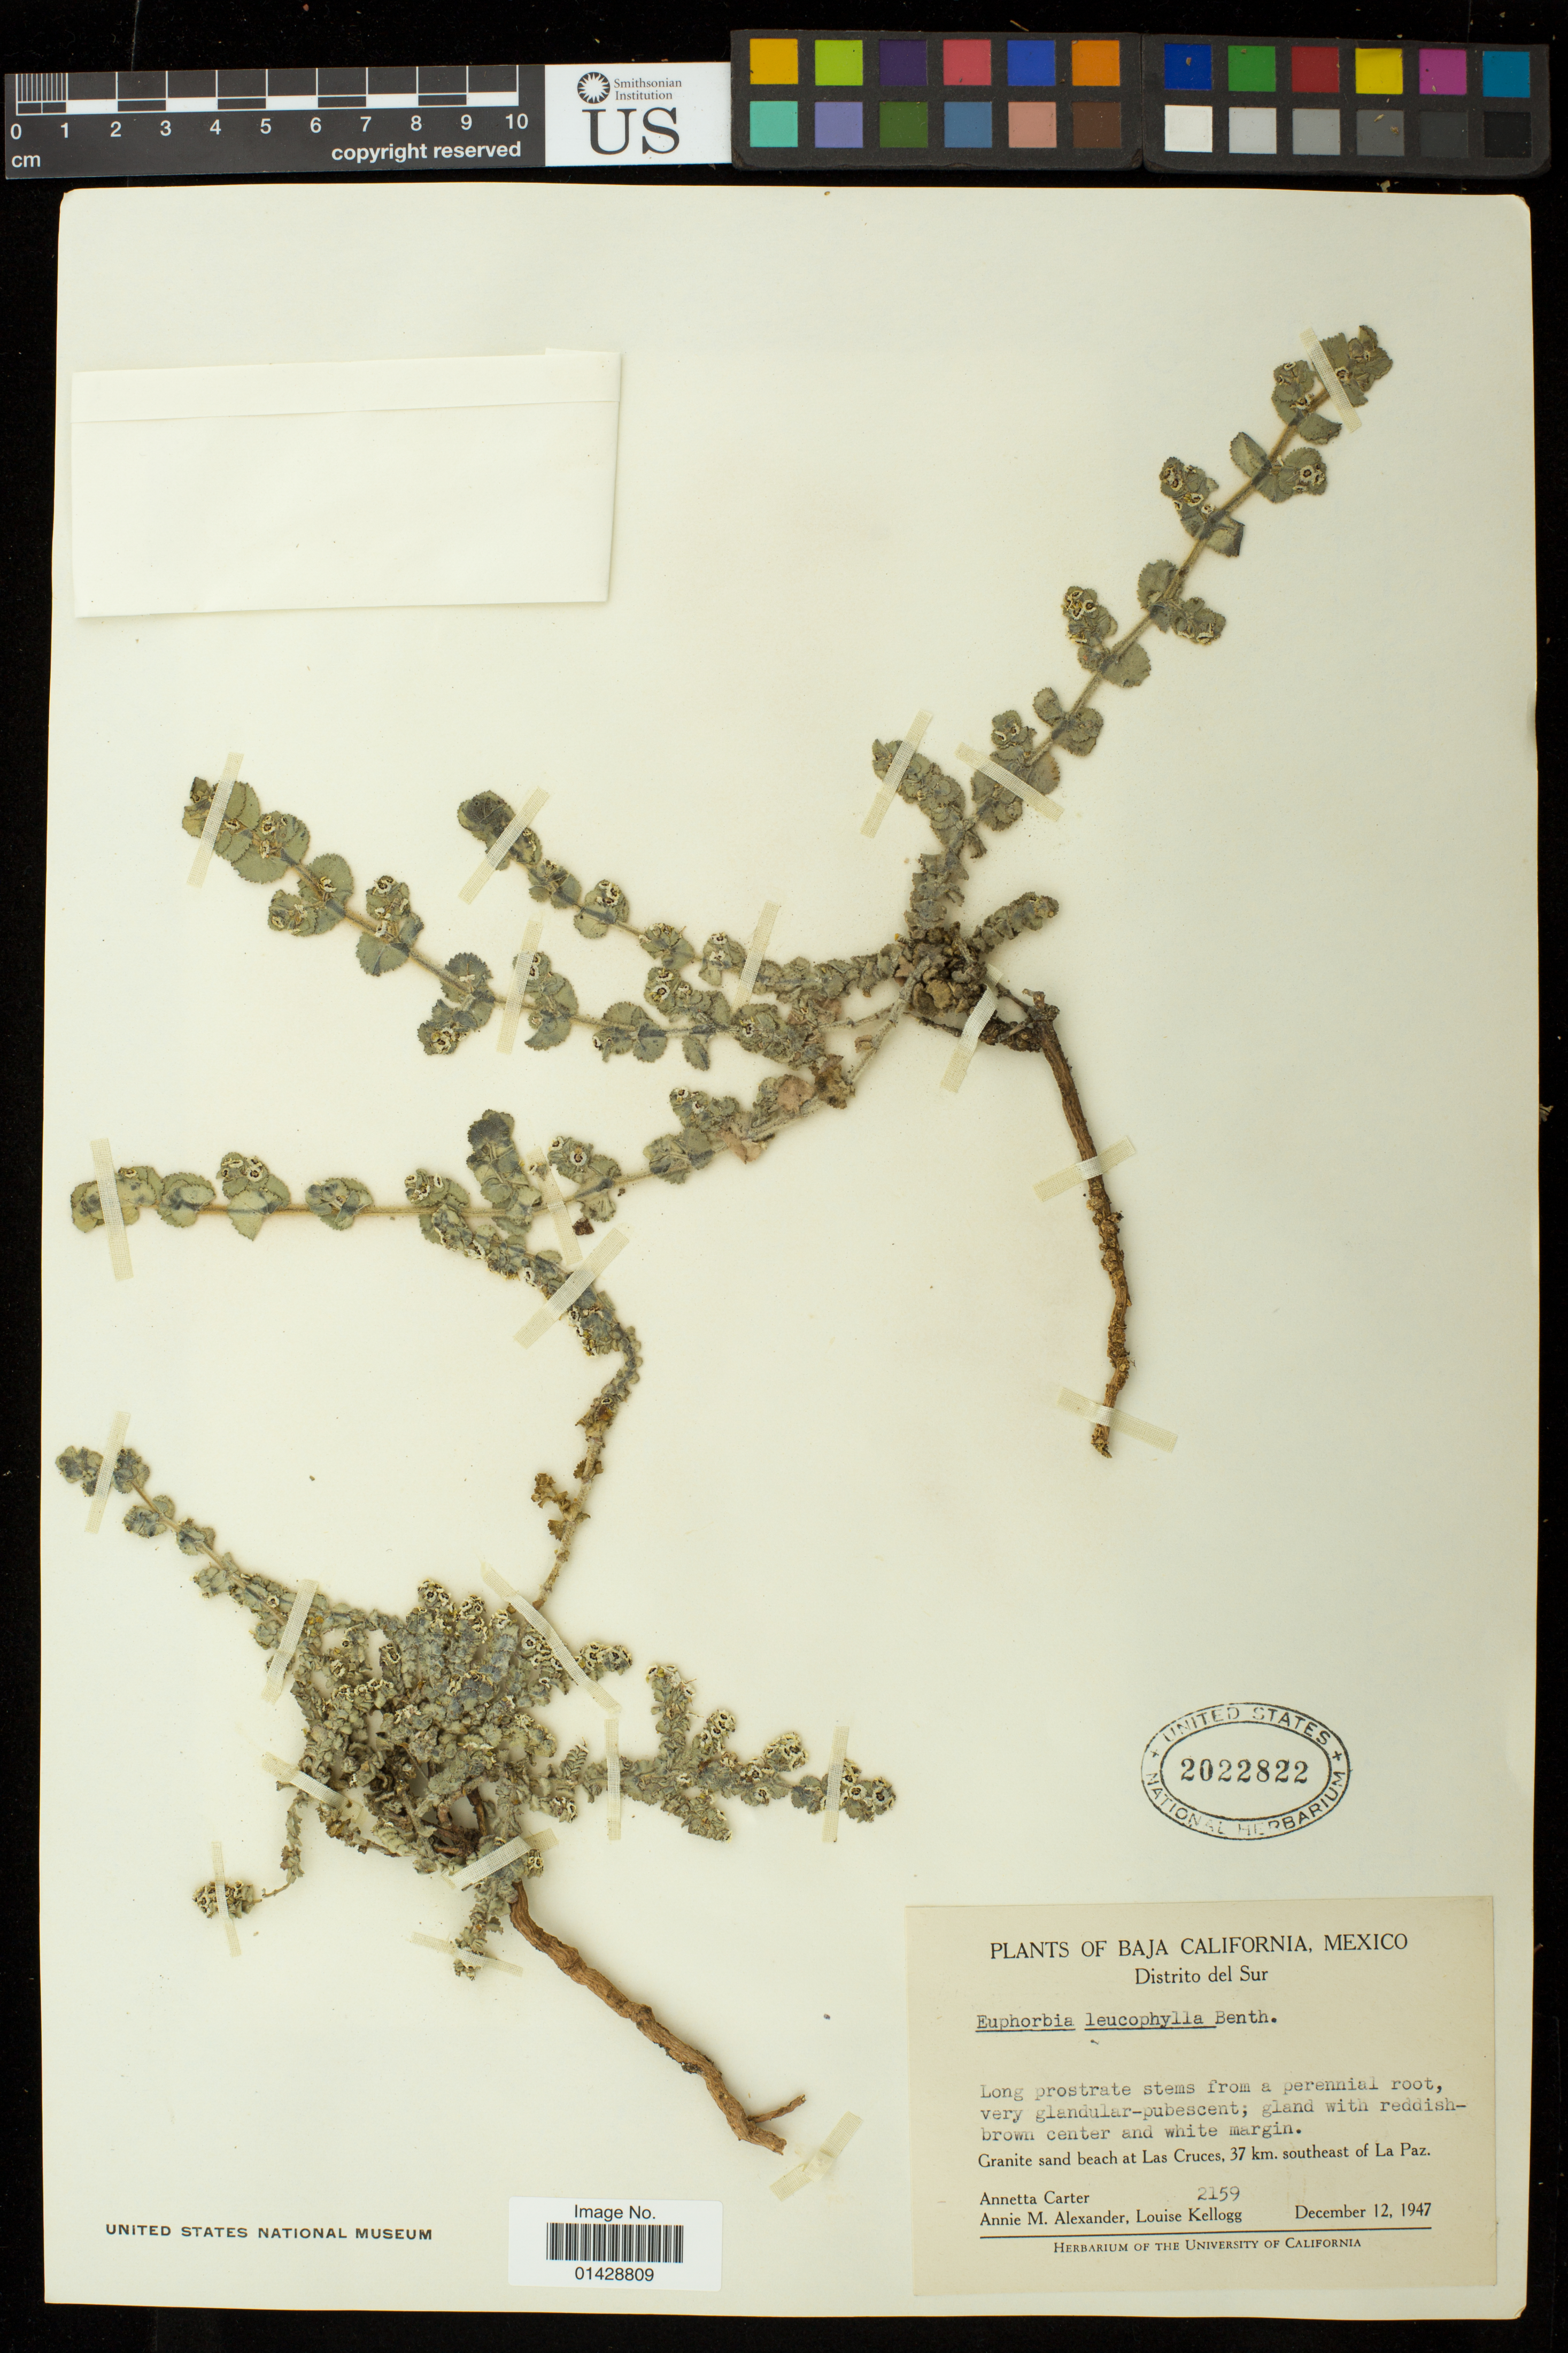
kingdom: Plantae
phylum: Tracheophyta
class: Magnoliopsida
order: Malpighiales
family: Euphorbiaceae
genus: Euphorbia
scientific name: Euphorbia leucophylla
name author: Benth.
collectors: A. Carter, A. M. Alexander & L. Kellogg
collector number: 2159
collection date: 1947-12-12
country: Mexico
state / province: Baja California Sur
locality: Distrito del Sur; Granite sand beach at Las Cruces, 37 km. southeast of La Paz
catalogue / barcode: US 2022822